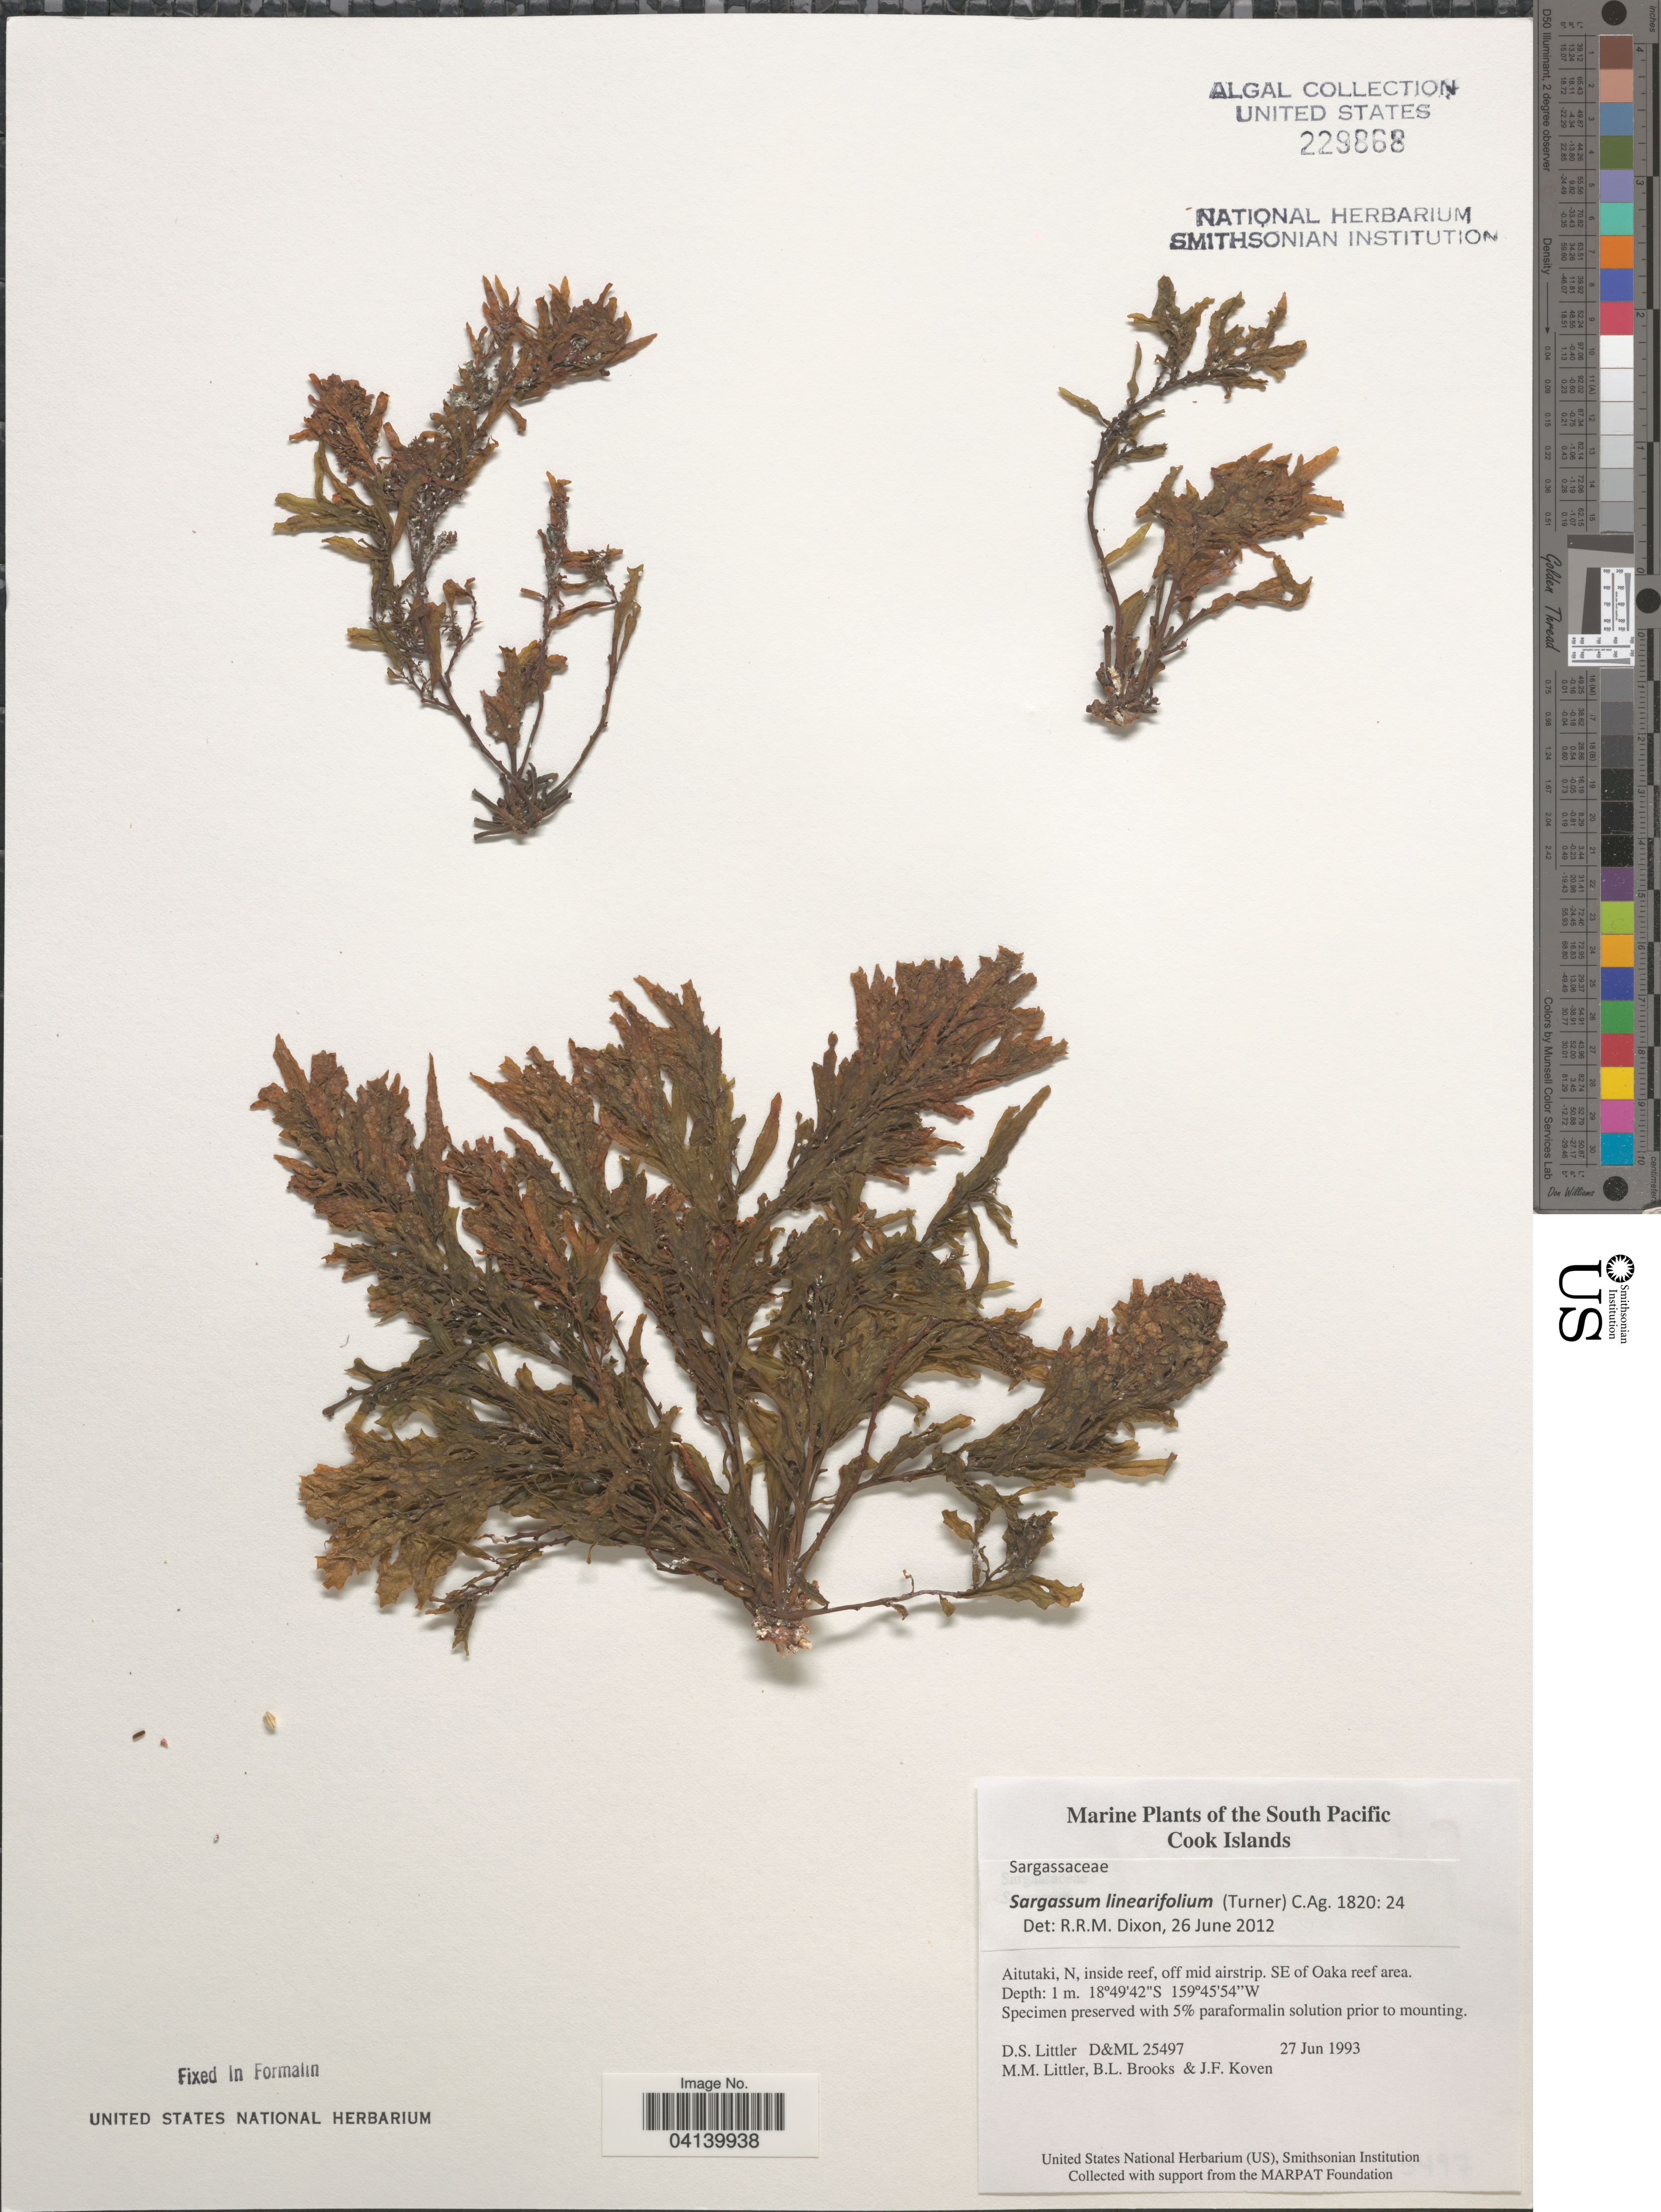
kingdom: Chromista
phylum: Ochrophyta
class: Phaeophyceae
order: Fucales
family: Sargassaceae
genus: Sargassum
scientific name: Sargassum linearifolium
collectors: D. S. Littler, B. Brooks & J. Koven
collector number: D&ML 25497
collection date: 1993-06-27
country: Cook Islands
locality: The South Pacific Cook Islands. Aitutaki, N, inside reef, off mid airstrip. SE of Oaka reef area.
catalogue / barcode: US 229868